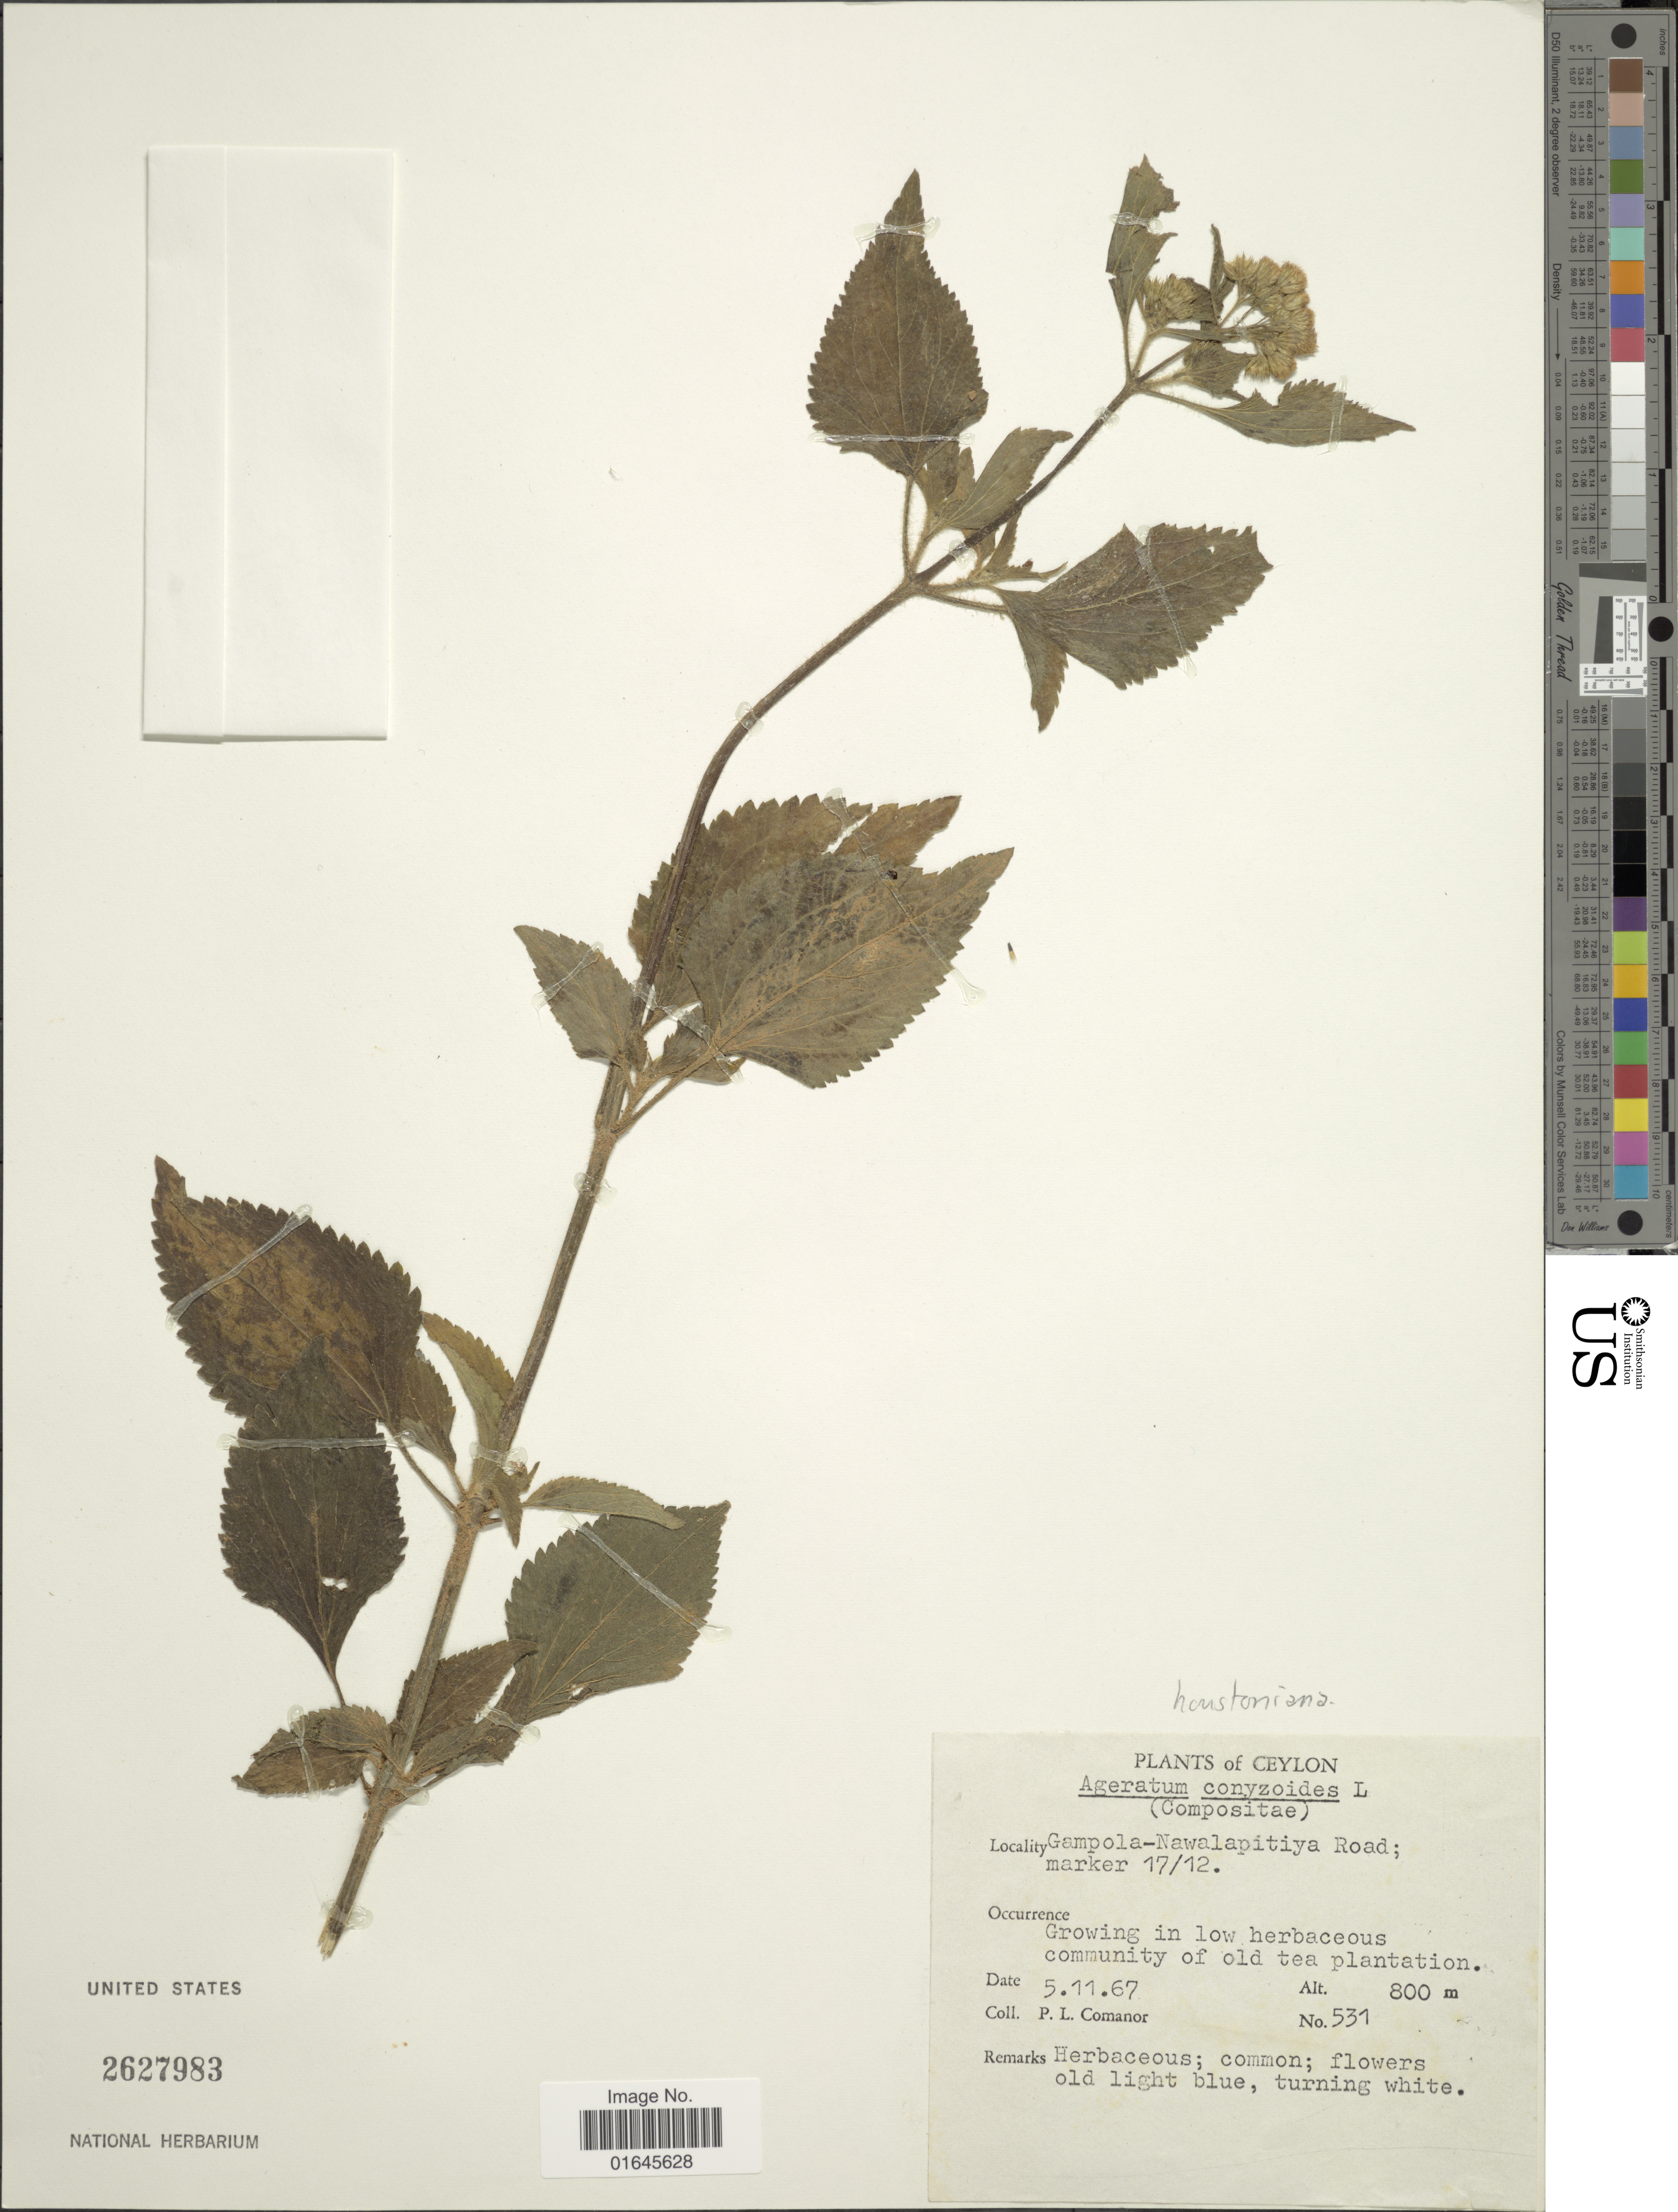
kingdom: Plantae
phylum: Tracheophyta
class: Magnoliopsida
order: Asterales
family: Asteraceae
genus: Ageratum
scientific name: Ageratum houstonianum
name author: Mill.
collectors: P. Comanor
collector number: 531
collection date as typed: Transcribed d/m/y: 5/11/67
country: Sri Lanka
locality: Ceylon, Gampola-Nawalapitiya Road; marker 17/12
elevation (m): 800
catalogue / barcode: US 2627983